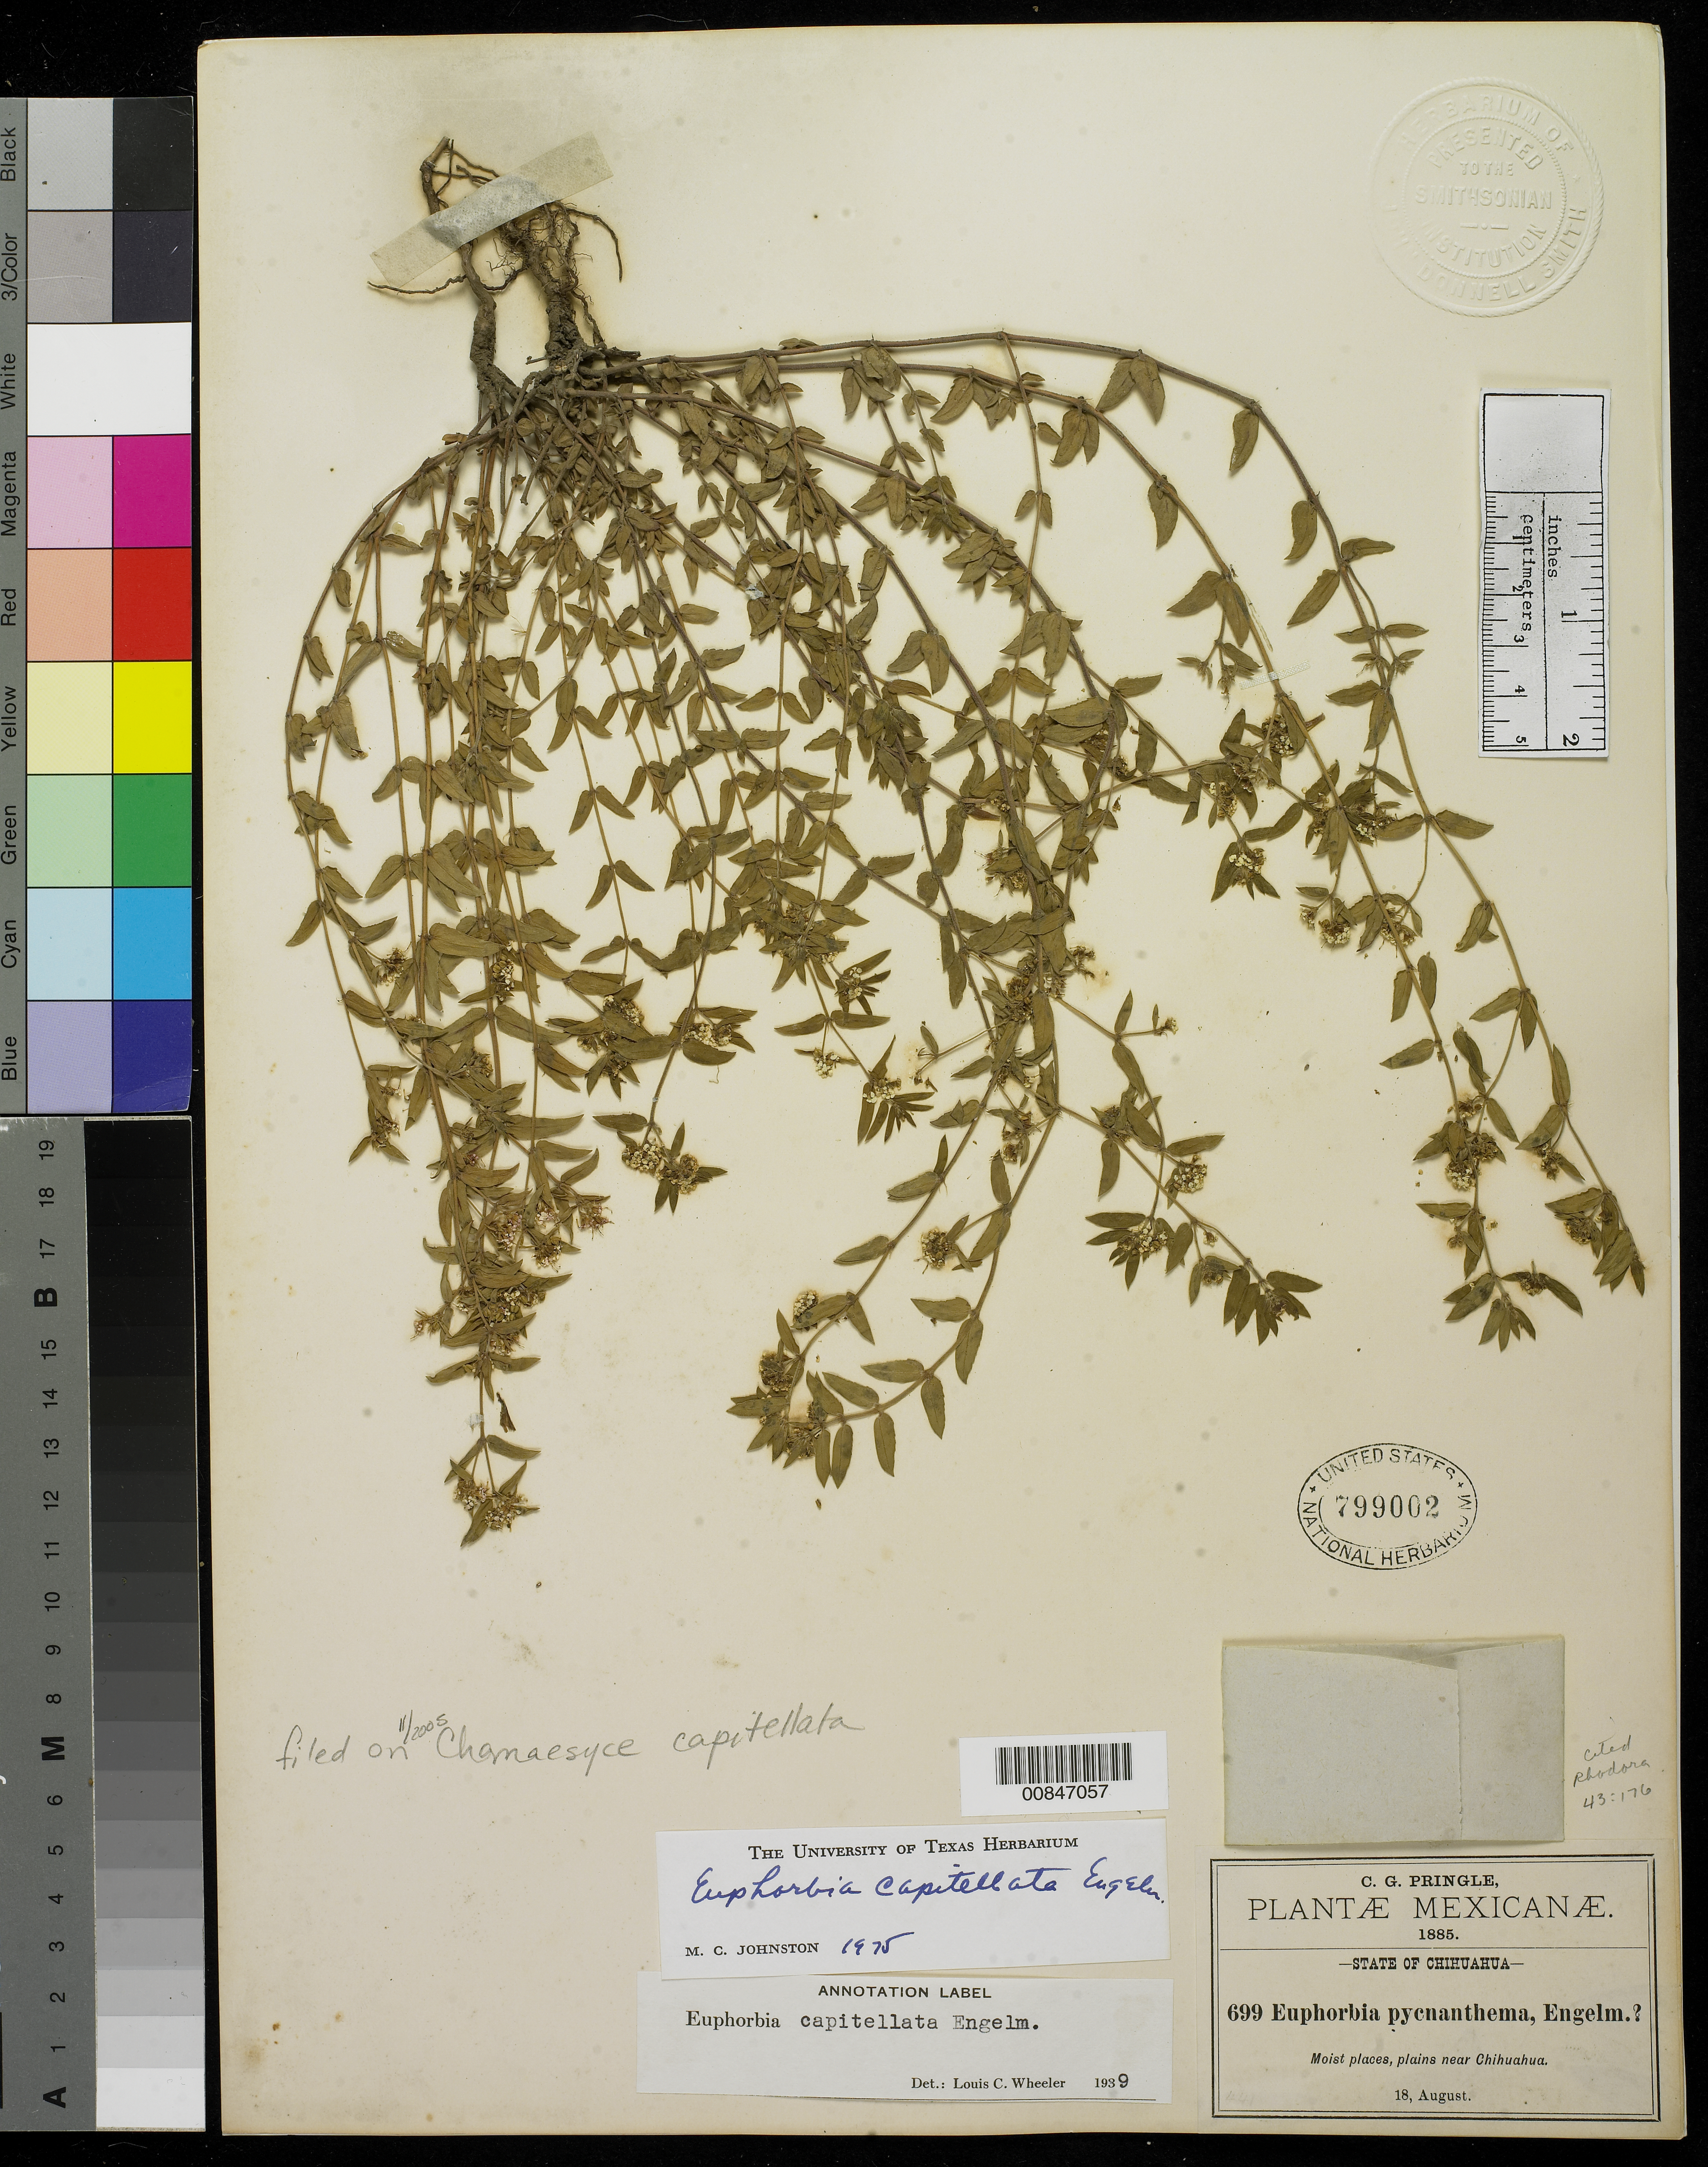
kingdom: Plantae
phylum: Tracheophyta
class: Magnoliopsida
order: Malpighiales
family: Euphorbiaceae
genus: Euphorbia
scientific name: Euphorbia capitellata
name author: Engelm. in Emory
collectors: C. G. Pringle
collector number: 699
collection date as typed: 18 Aug 1885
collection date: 1885-08-18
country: Mexico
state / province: Chihuahua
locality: Plains near Chihuahua.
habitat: Moist places.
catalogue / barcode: US 799002